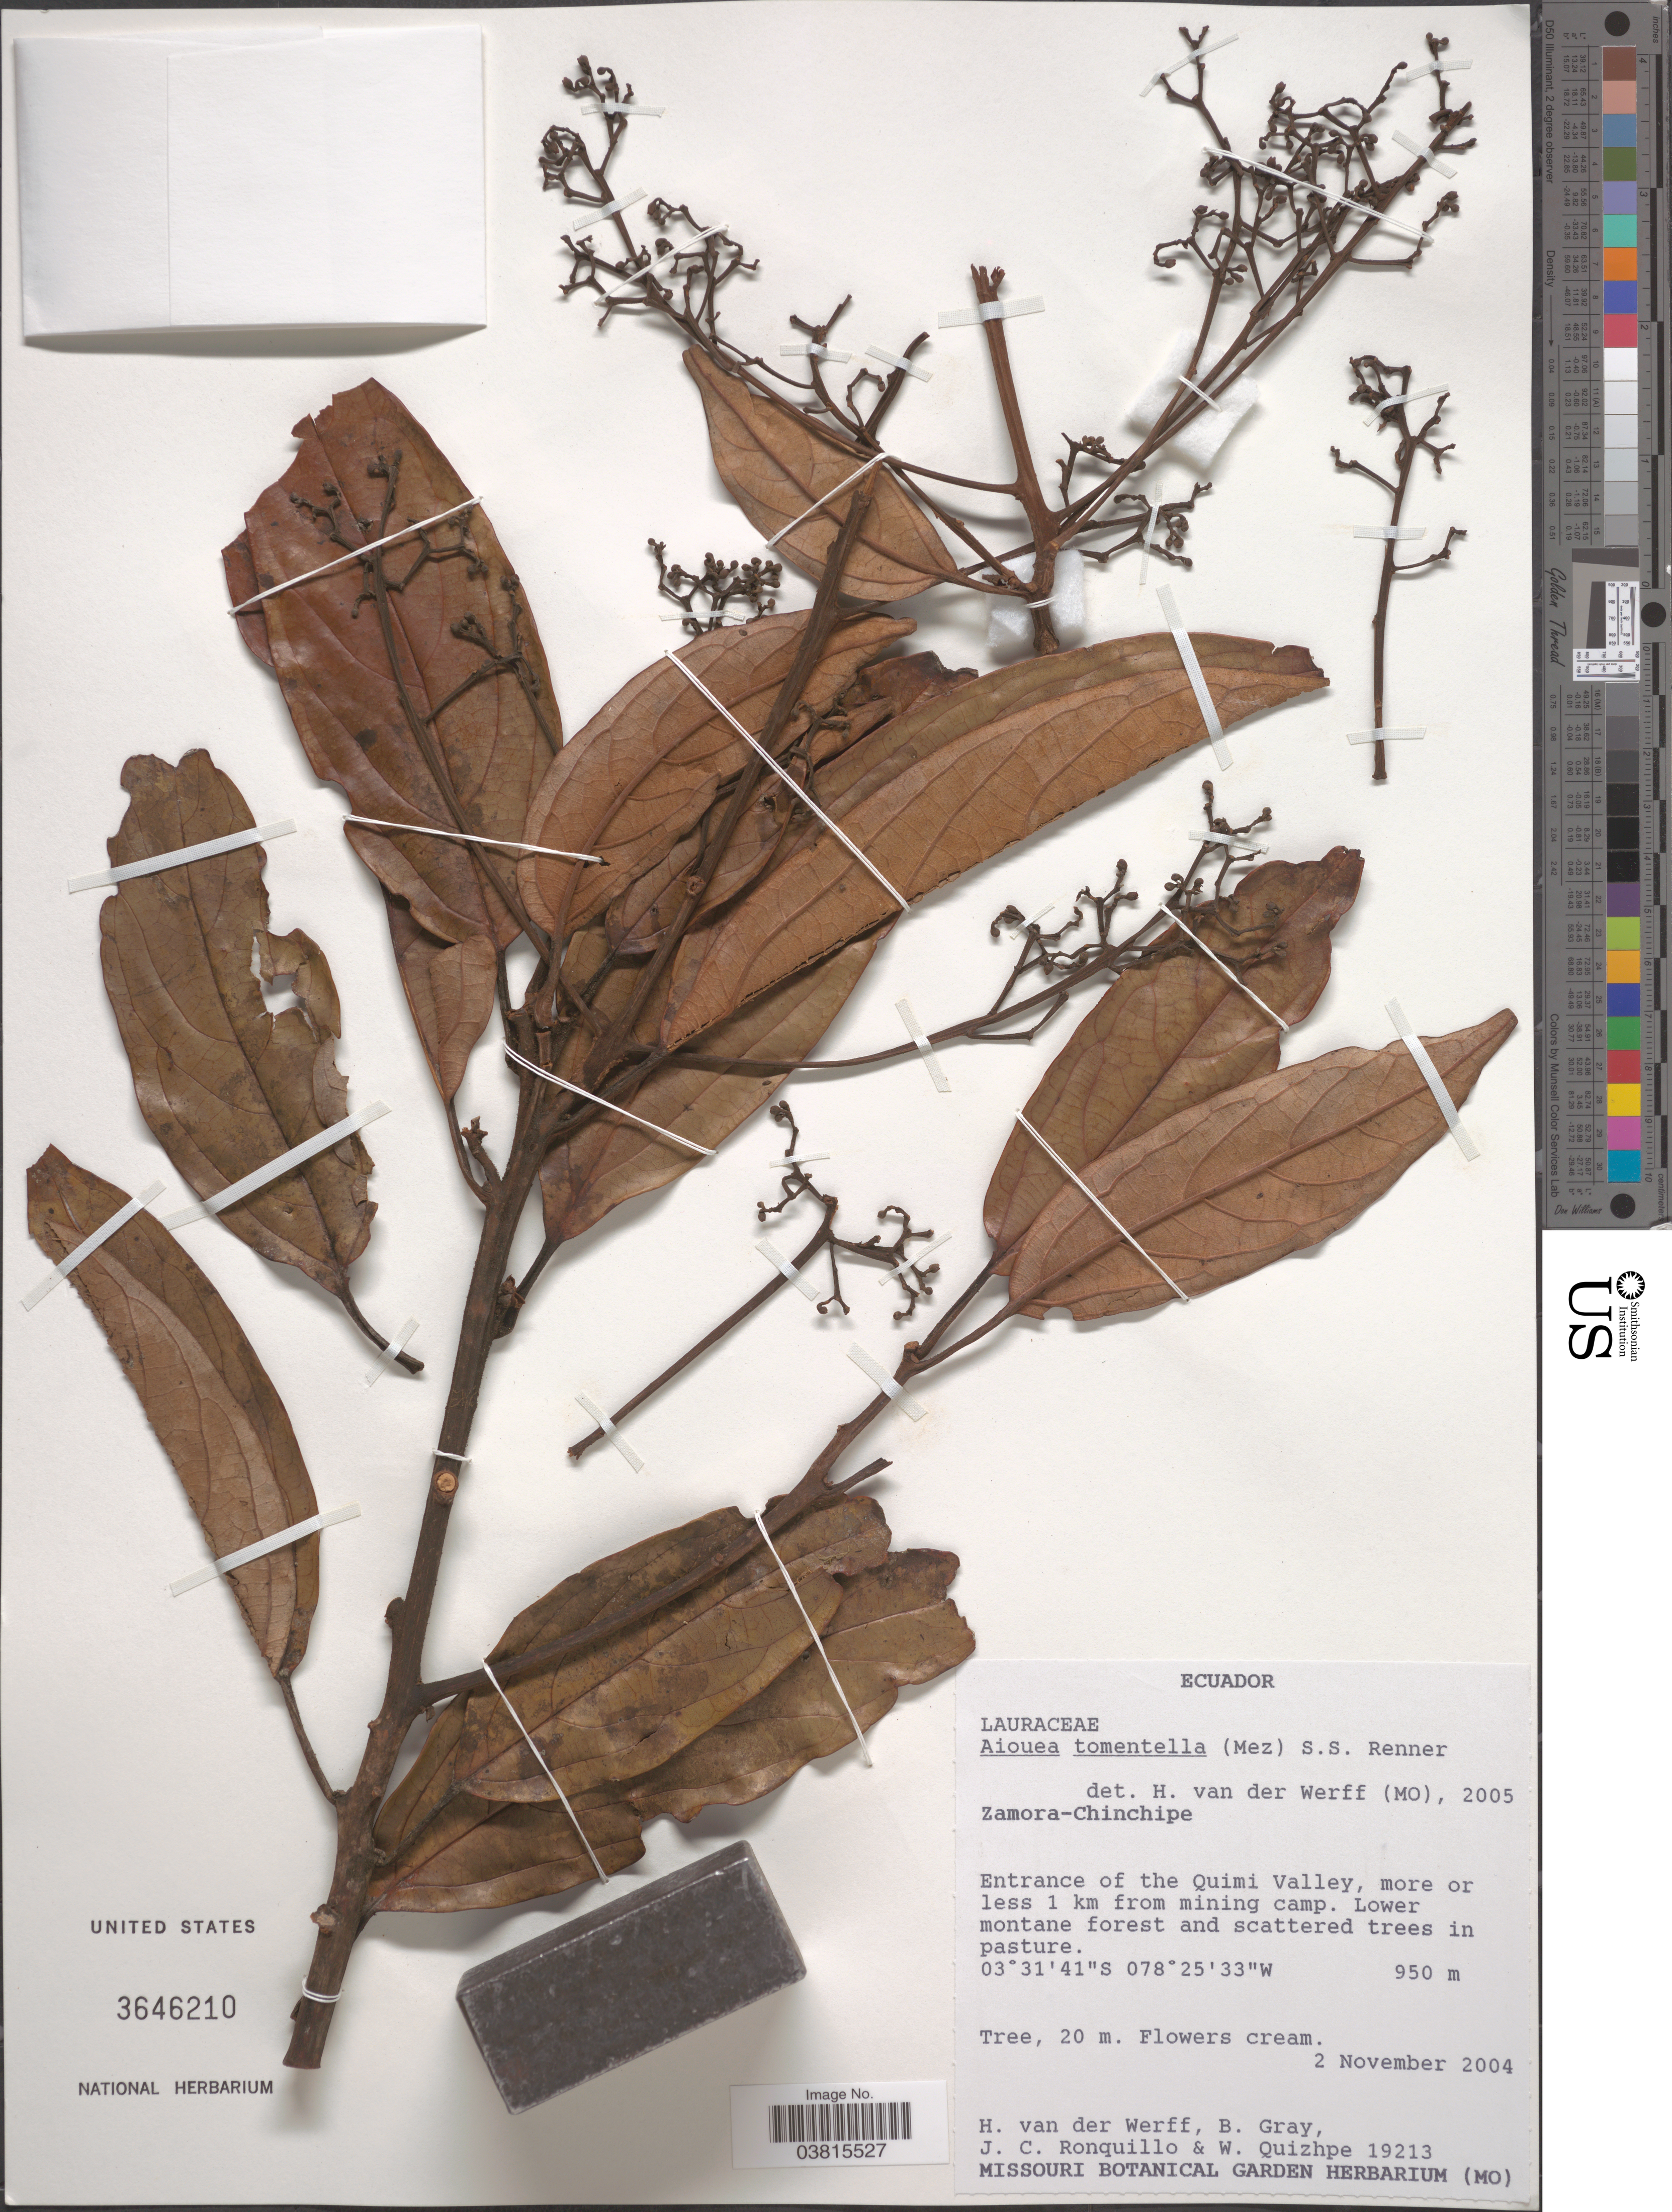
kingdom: Plantae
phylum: Tracheophyta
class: Magnoliopsida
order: Laurales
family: Lauraceae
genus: Aiouea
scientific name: Aiouea tomentella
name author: (Mez) Renner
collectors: H. van der Werff, B. Gray, J. Ronquillo & W. Quizhpe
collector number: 19213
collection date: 2004-11-02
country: Ecuador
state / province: Zamora-Chinchipe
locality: Entrance of the Quimi Valley, more or less 1 km from mining camp.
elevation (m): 950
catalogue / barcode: US 3646210